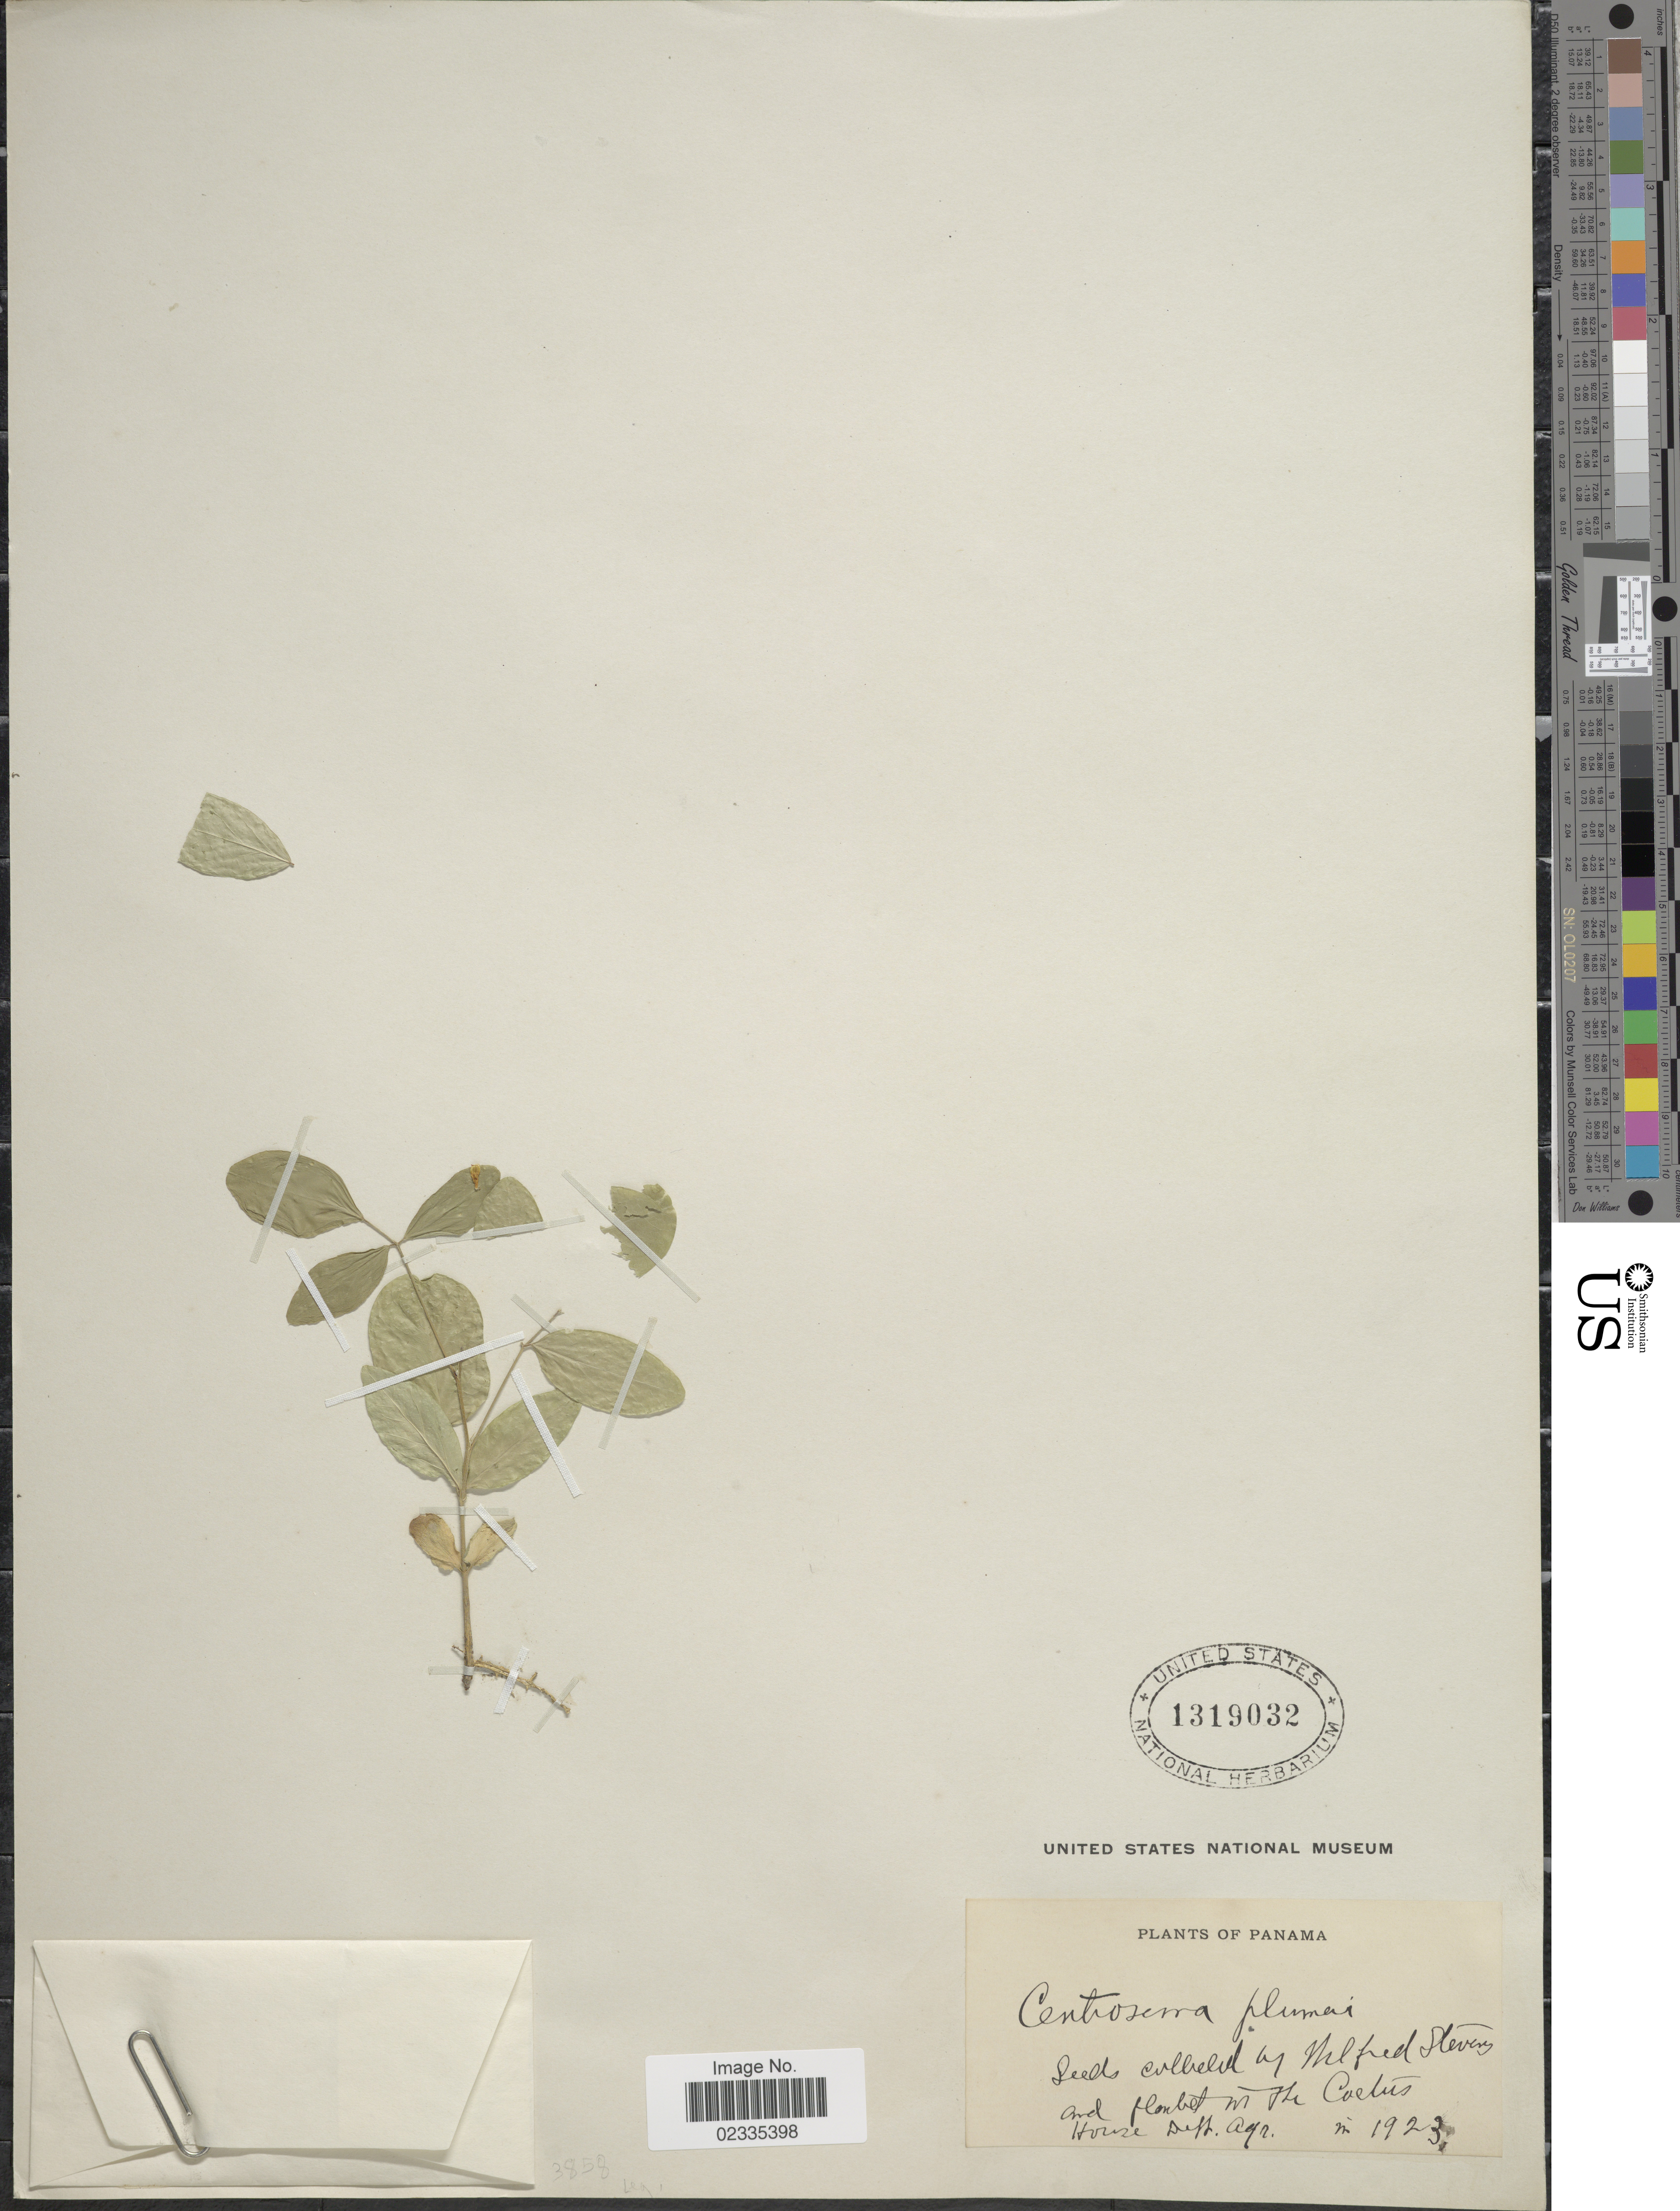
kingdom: Plantae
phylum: Tracheophyta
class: Magnoliopsida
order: Fabales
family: Fabaceae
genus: Centrosema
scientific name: Centrosema plumieri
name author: (Turpin ex Pers.) Benth.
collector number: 1923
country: Panama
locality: cultivated by Wilfred Stevens and Honbet, in the Cactus House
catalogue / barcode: US 1319032